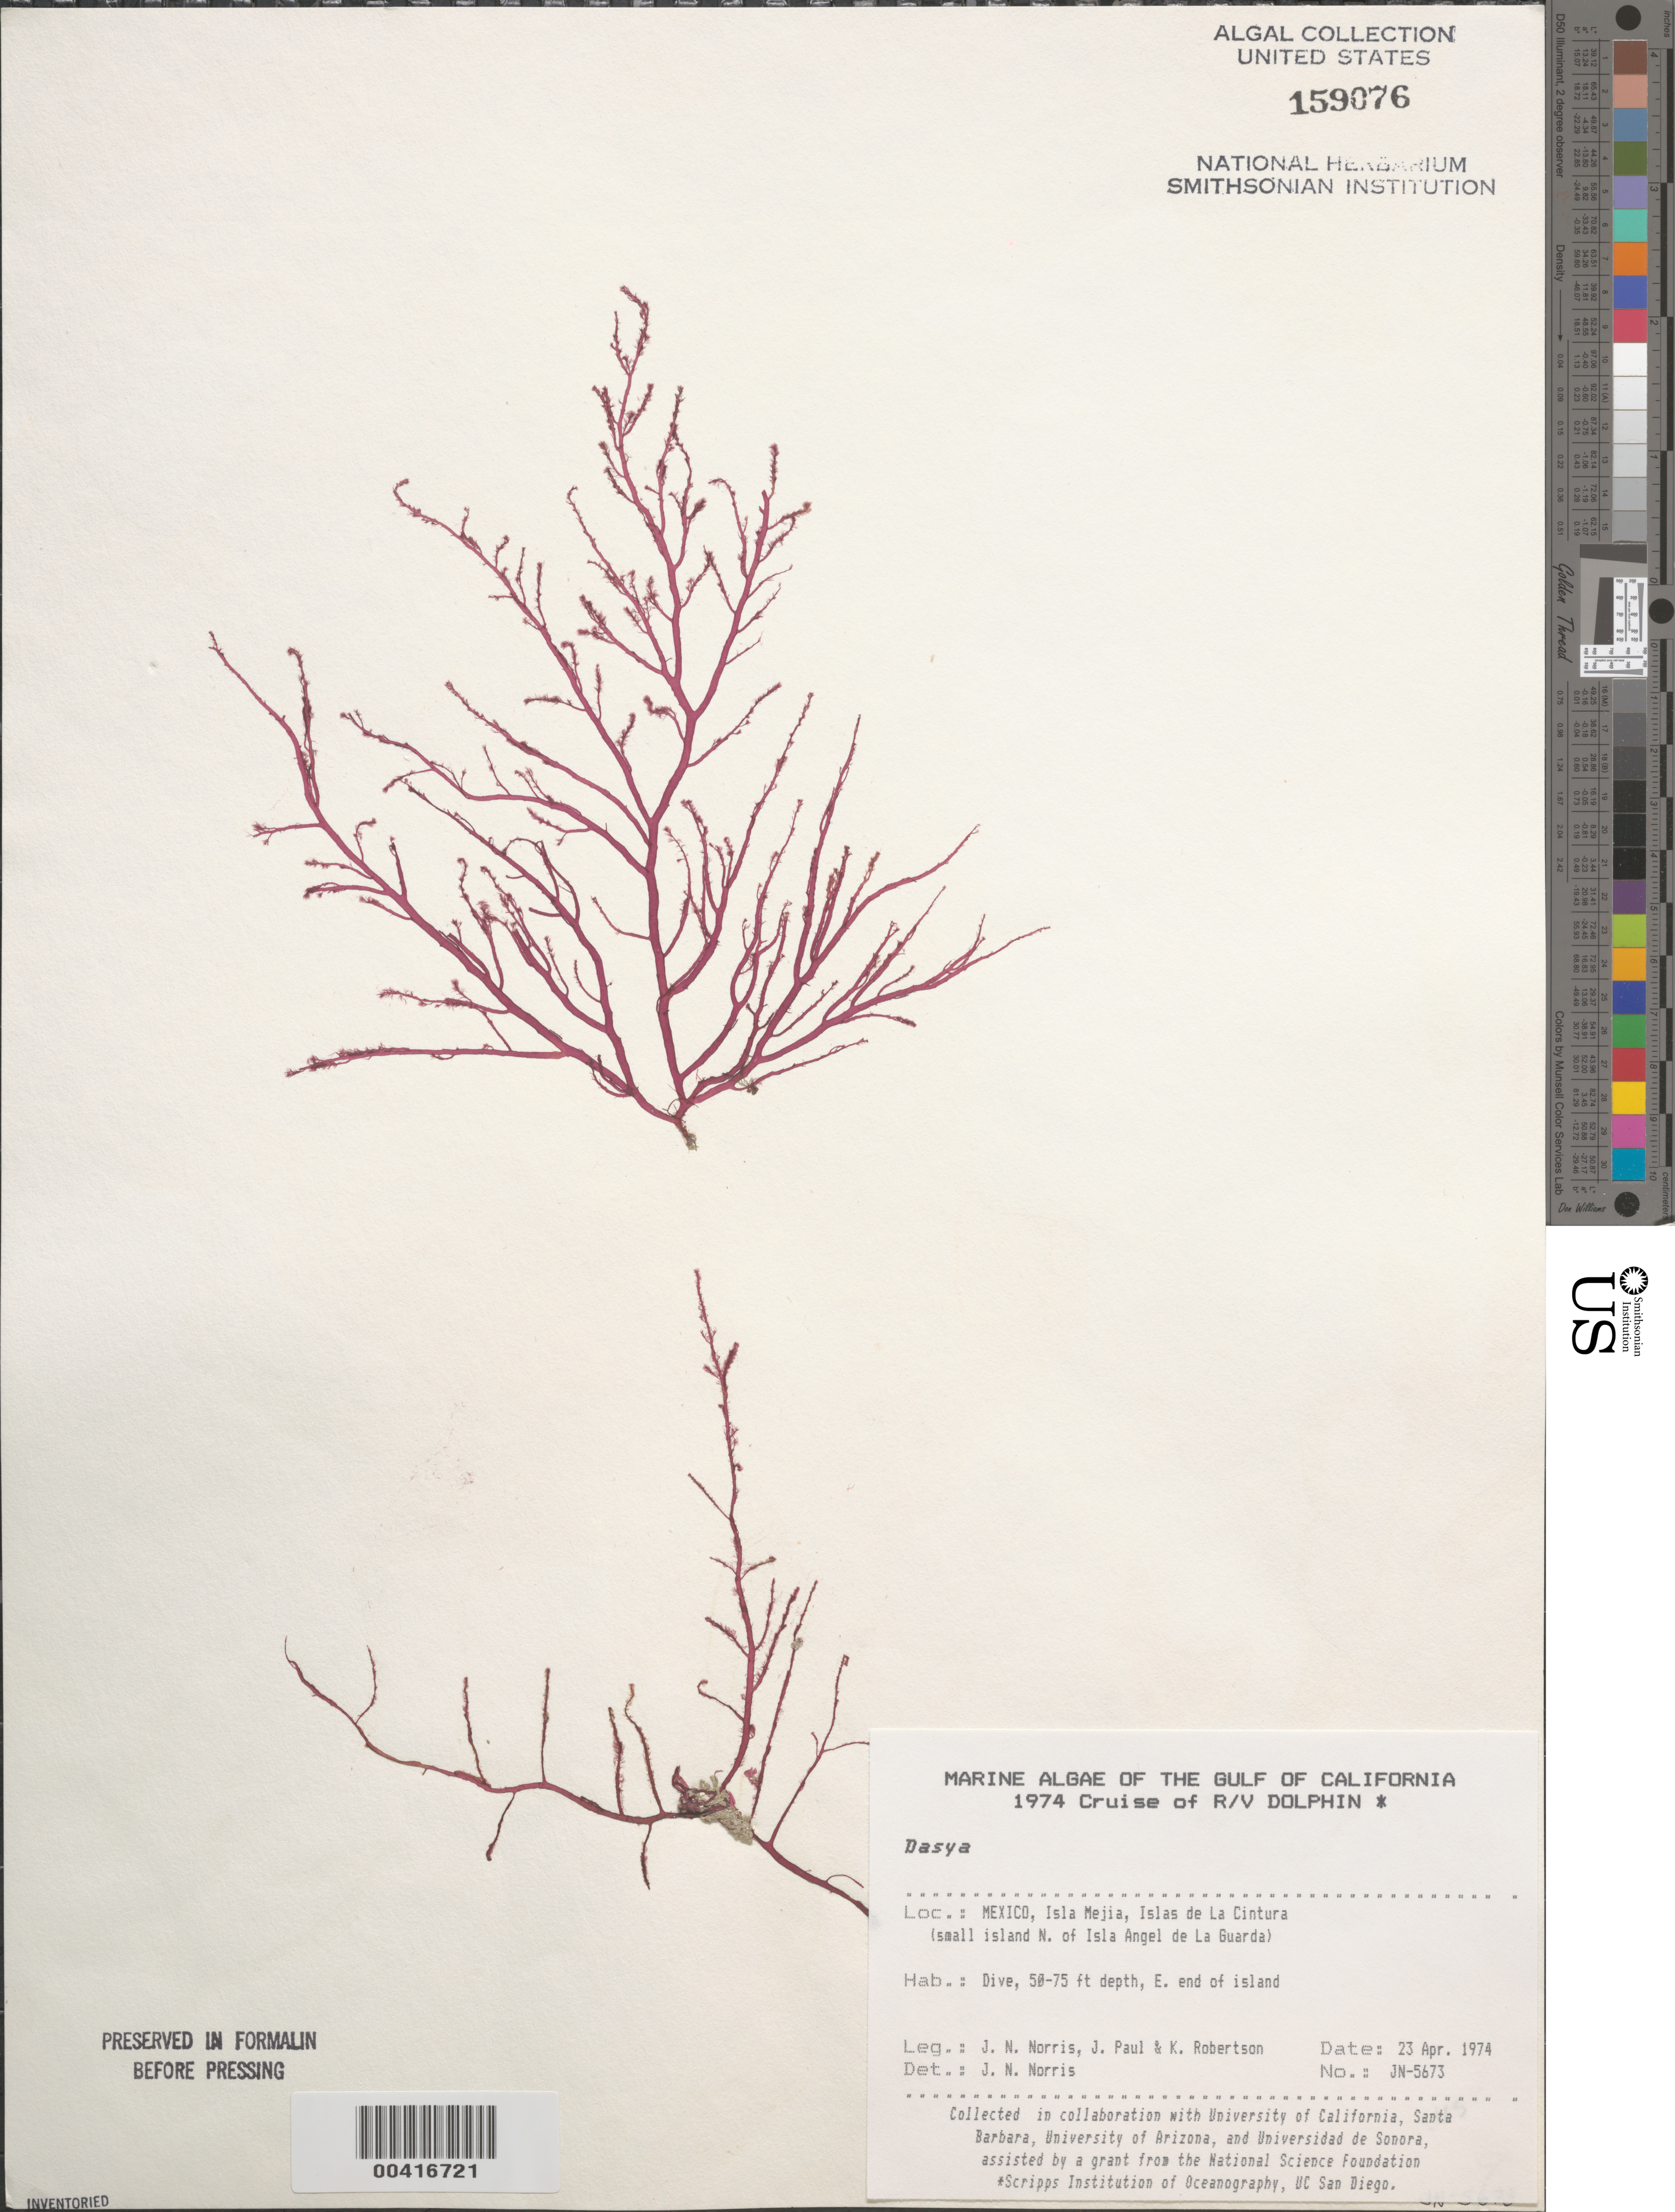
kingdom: Plantae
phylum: Rhodophyta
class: Florideophyceae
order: Ceramiales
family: Dasyaceae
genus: Dasya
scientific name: Dasya sp.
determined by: Norris, James N.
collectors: J. N. Norris, J. Paul & K. Robertson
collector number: JN-5673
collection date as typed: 23 Apr 1974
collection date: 1974-04-23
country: Mexico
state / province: Baja California Norte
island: Isla Mejia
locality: East end of island, off north end of Isla Angel de la Guarda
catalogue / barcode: US 159076